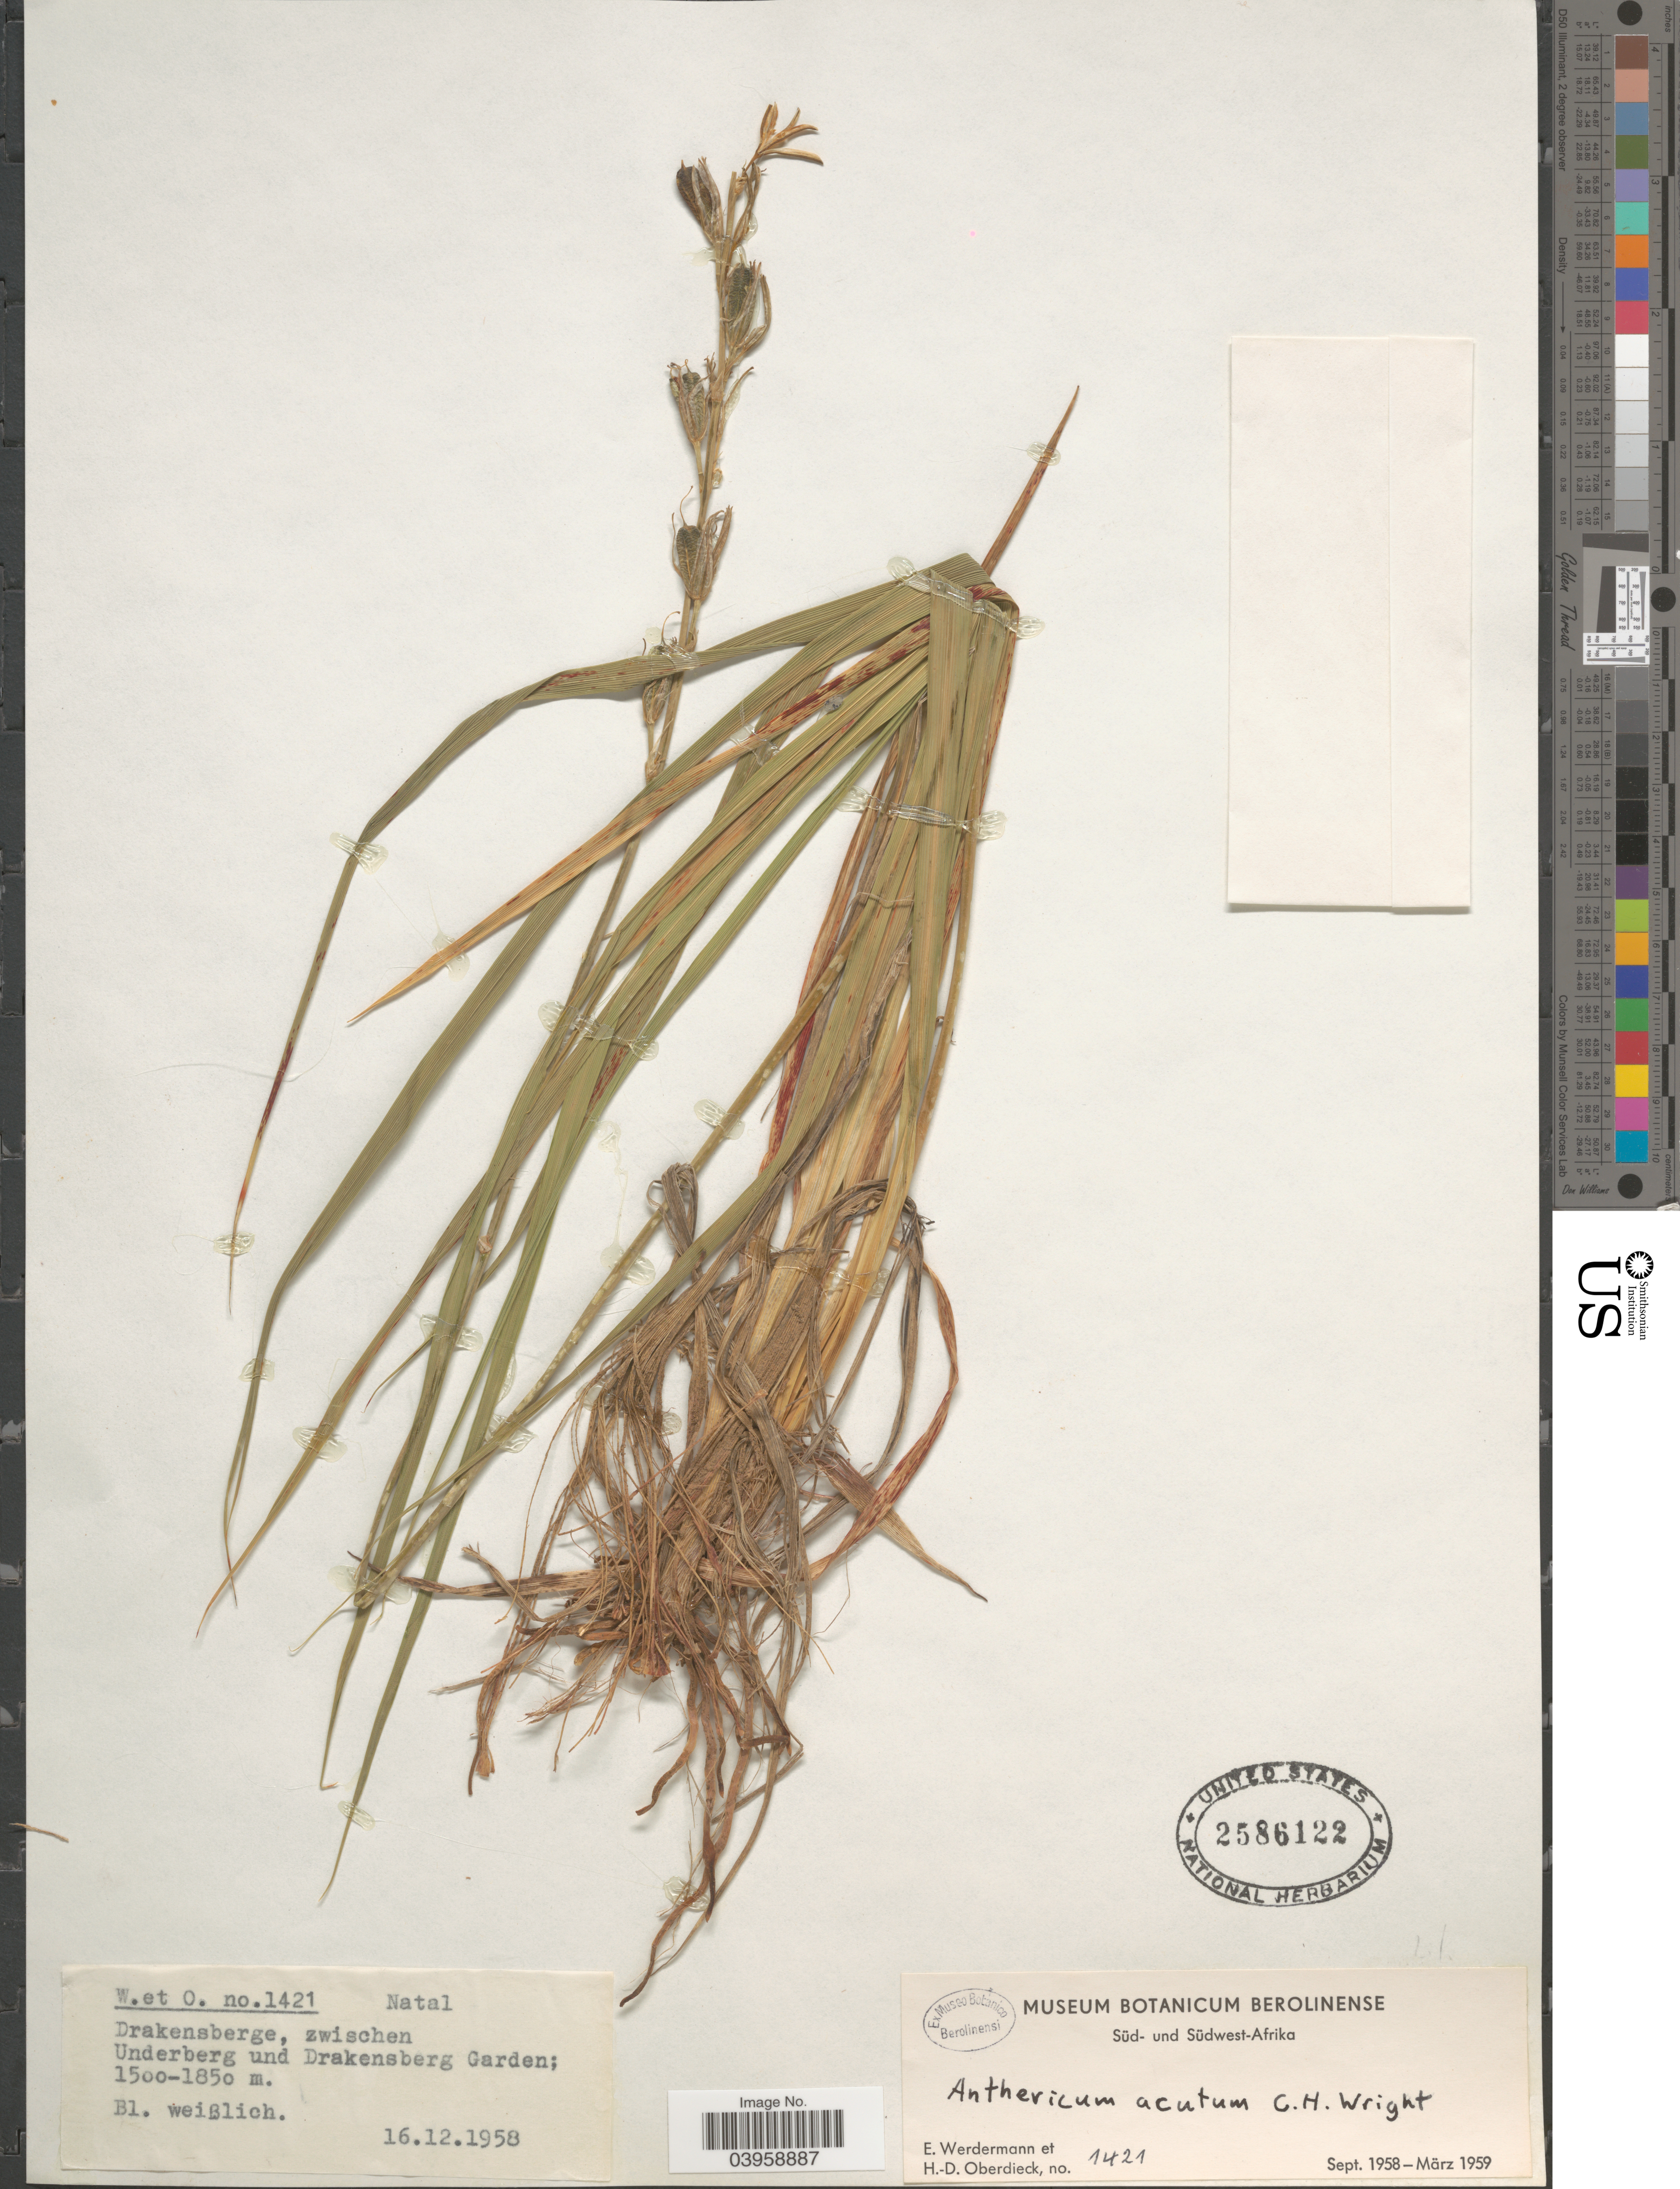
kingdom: Plantae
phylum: Tracheophyta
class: Liliopsida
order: Asparagales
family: Asparagaceae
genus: Anthericum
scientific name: Anthericum acutum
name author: C.H. Wright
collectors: E. Werdermann & H. Oberdieck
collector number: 1421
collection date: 1958-12-16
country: South Africa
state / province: KwaZulu-Natal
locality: Natal. Drakensberge, zwischen Underberg und Drakensberg Garden.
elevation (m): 1500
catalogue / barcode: US 2586122